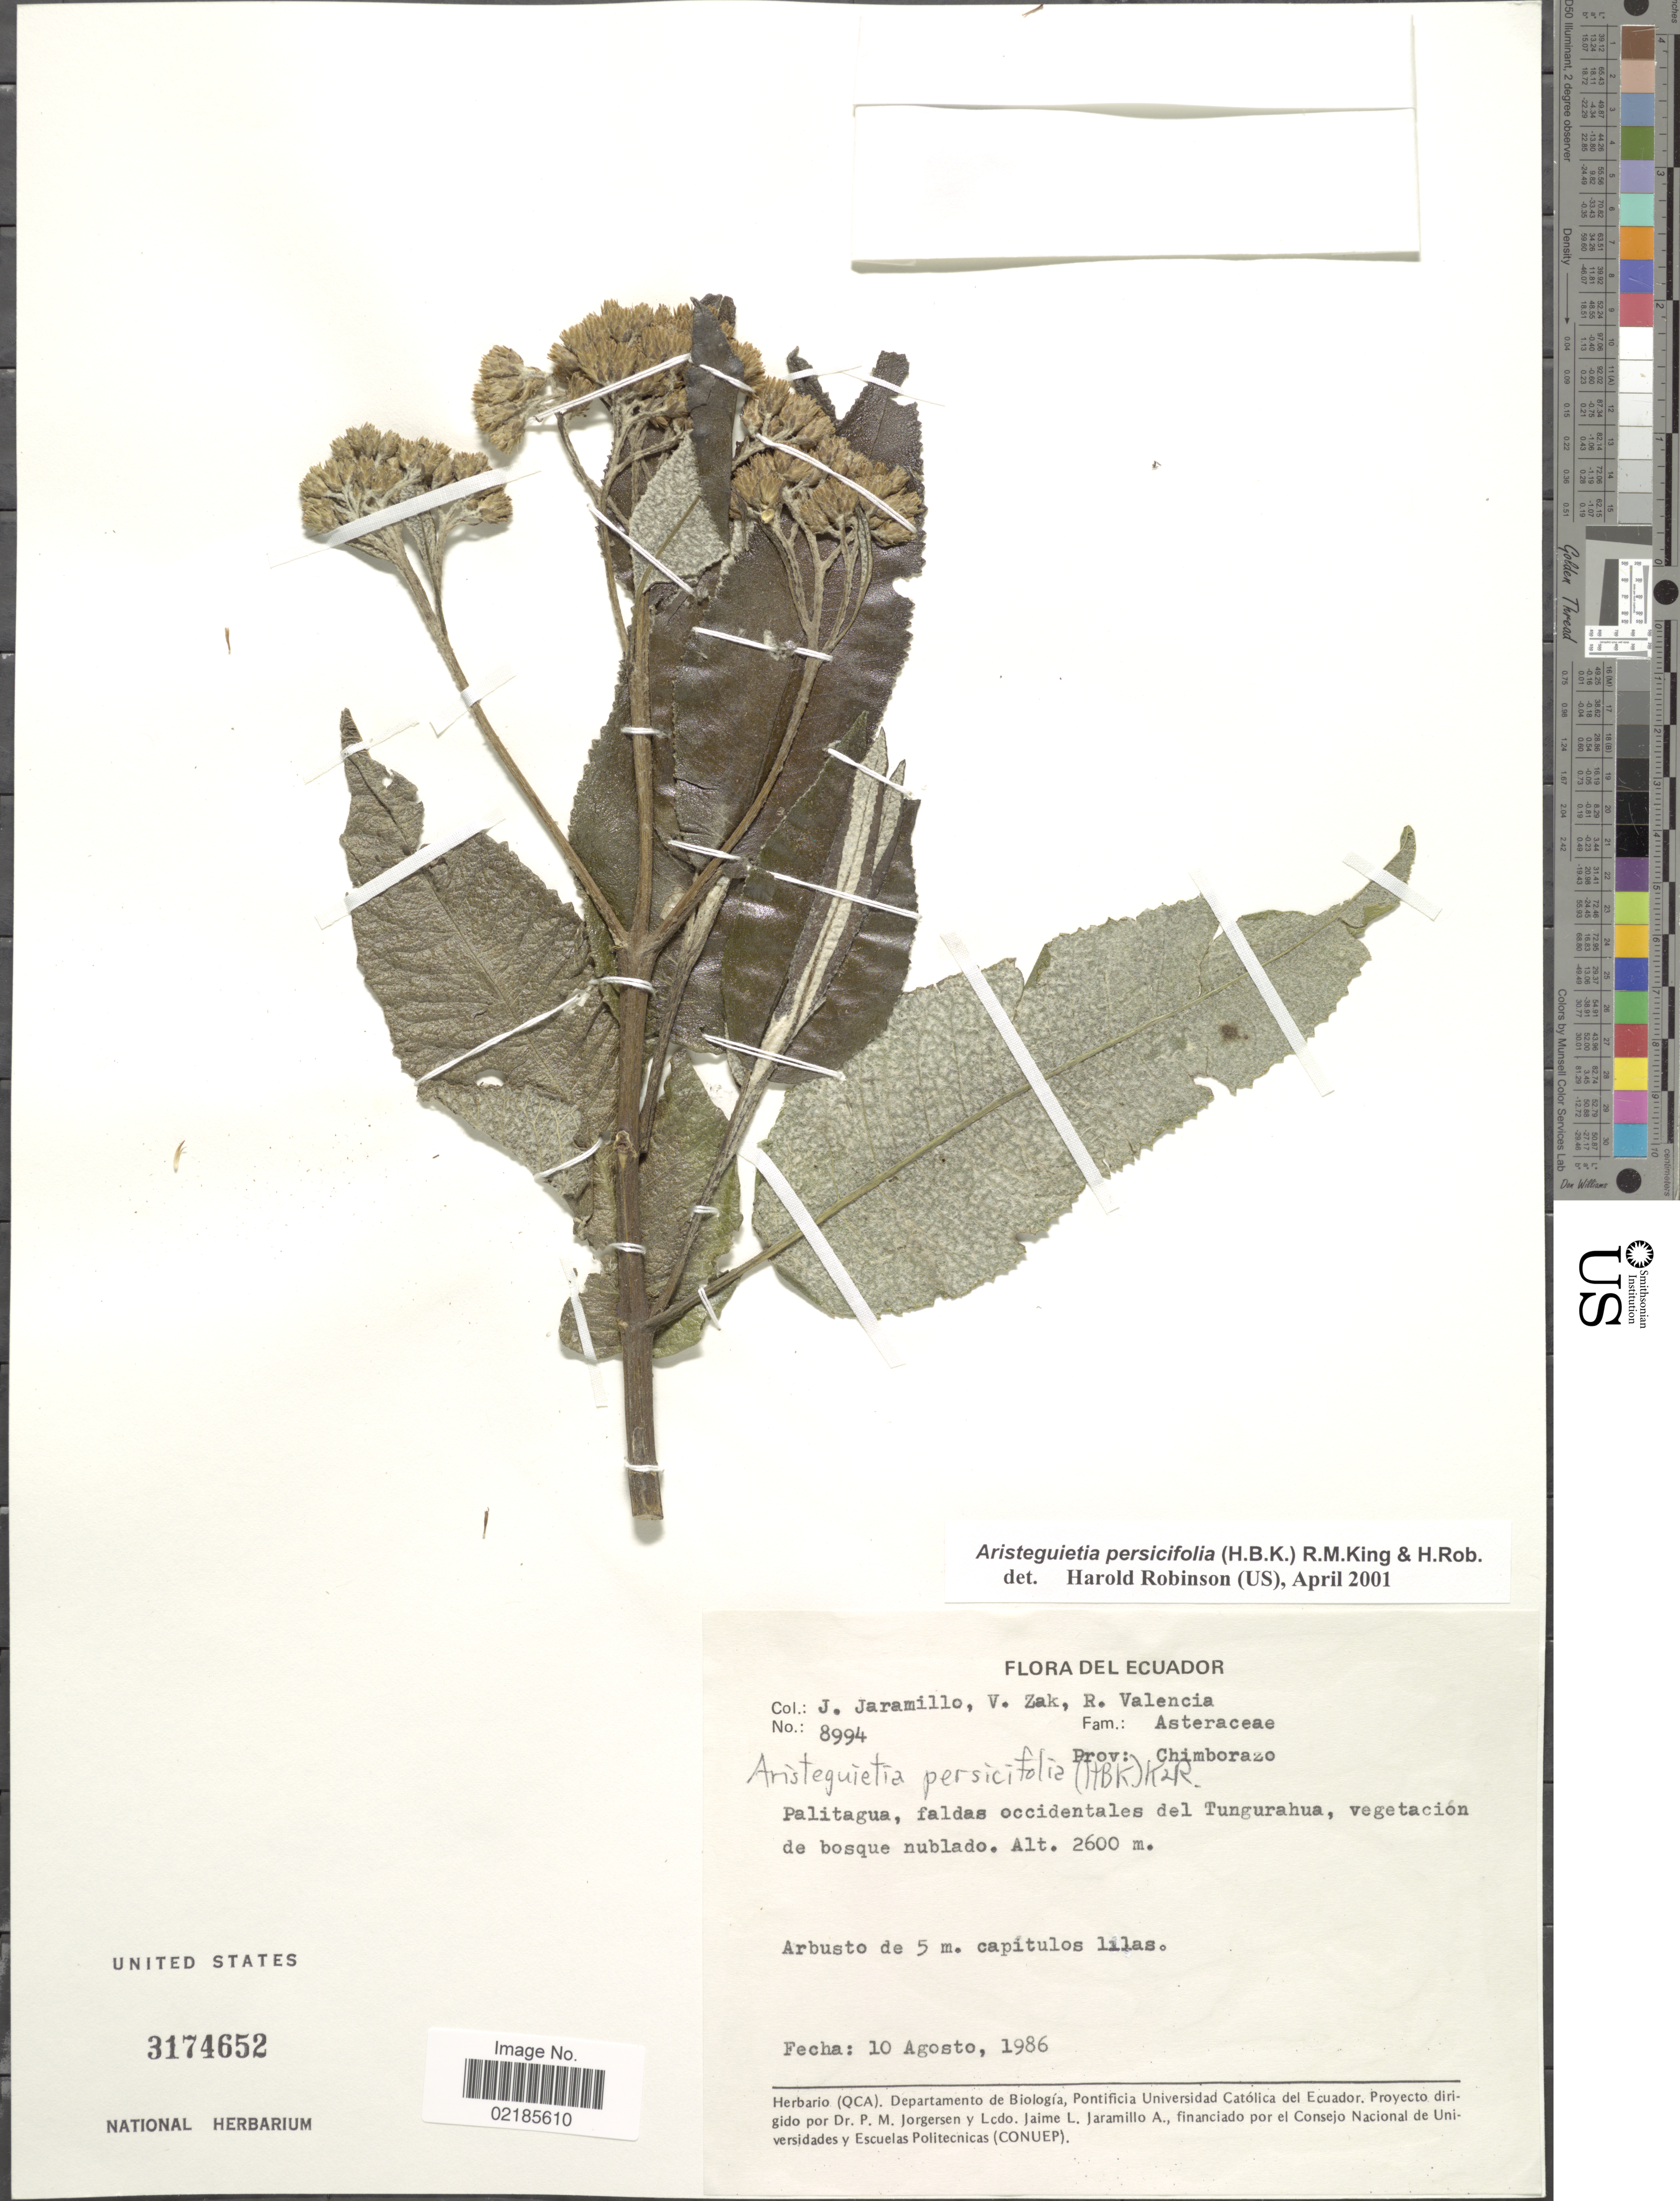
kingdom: Plantae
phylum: Tracheophyta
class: Magnoliopsida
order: Asterales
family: Asteraceae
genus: Aristeguietia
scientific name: Aristeguietia persicifolia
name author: (Kunth) R.M. King & H. Rob.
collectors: J. Jaramillo, V. Zak & R. Valencia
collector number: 8994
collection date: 1986-08-10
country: Ecuador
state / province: Tungurahua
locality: Palitagua, faldas occidentales del Tungurahua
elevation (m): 2600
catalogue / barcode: US 3174652